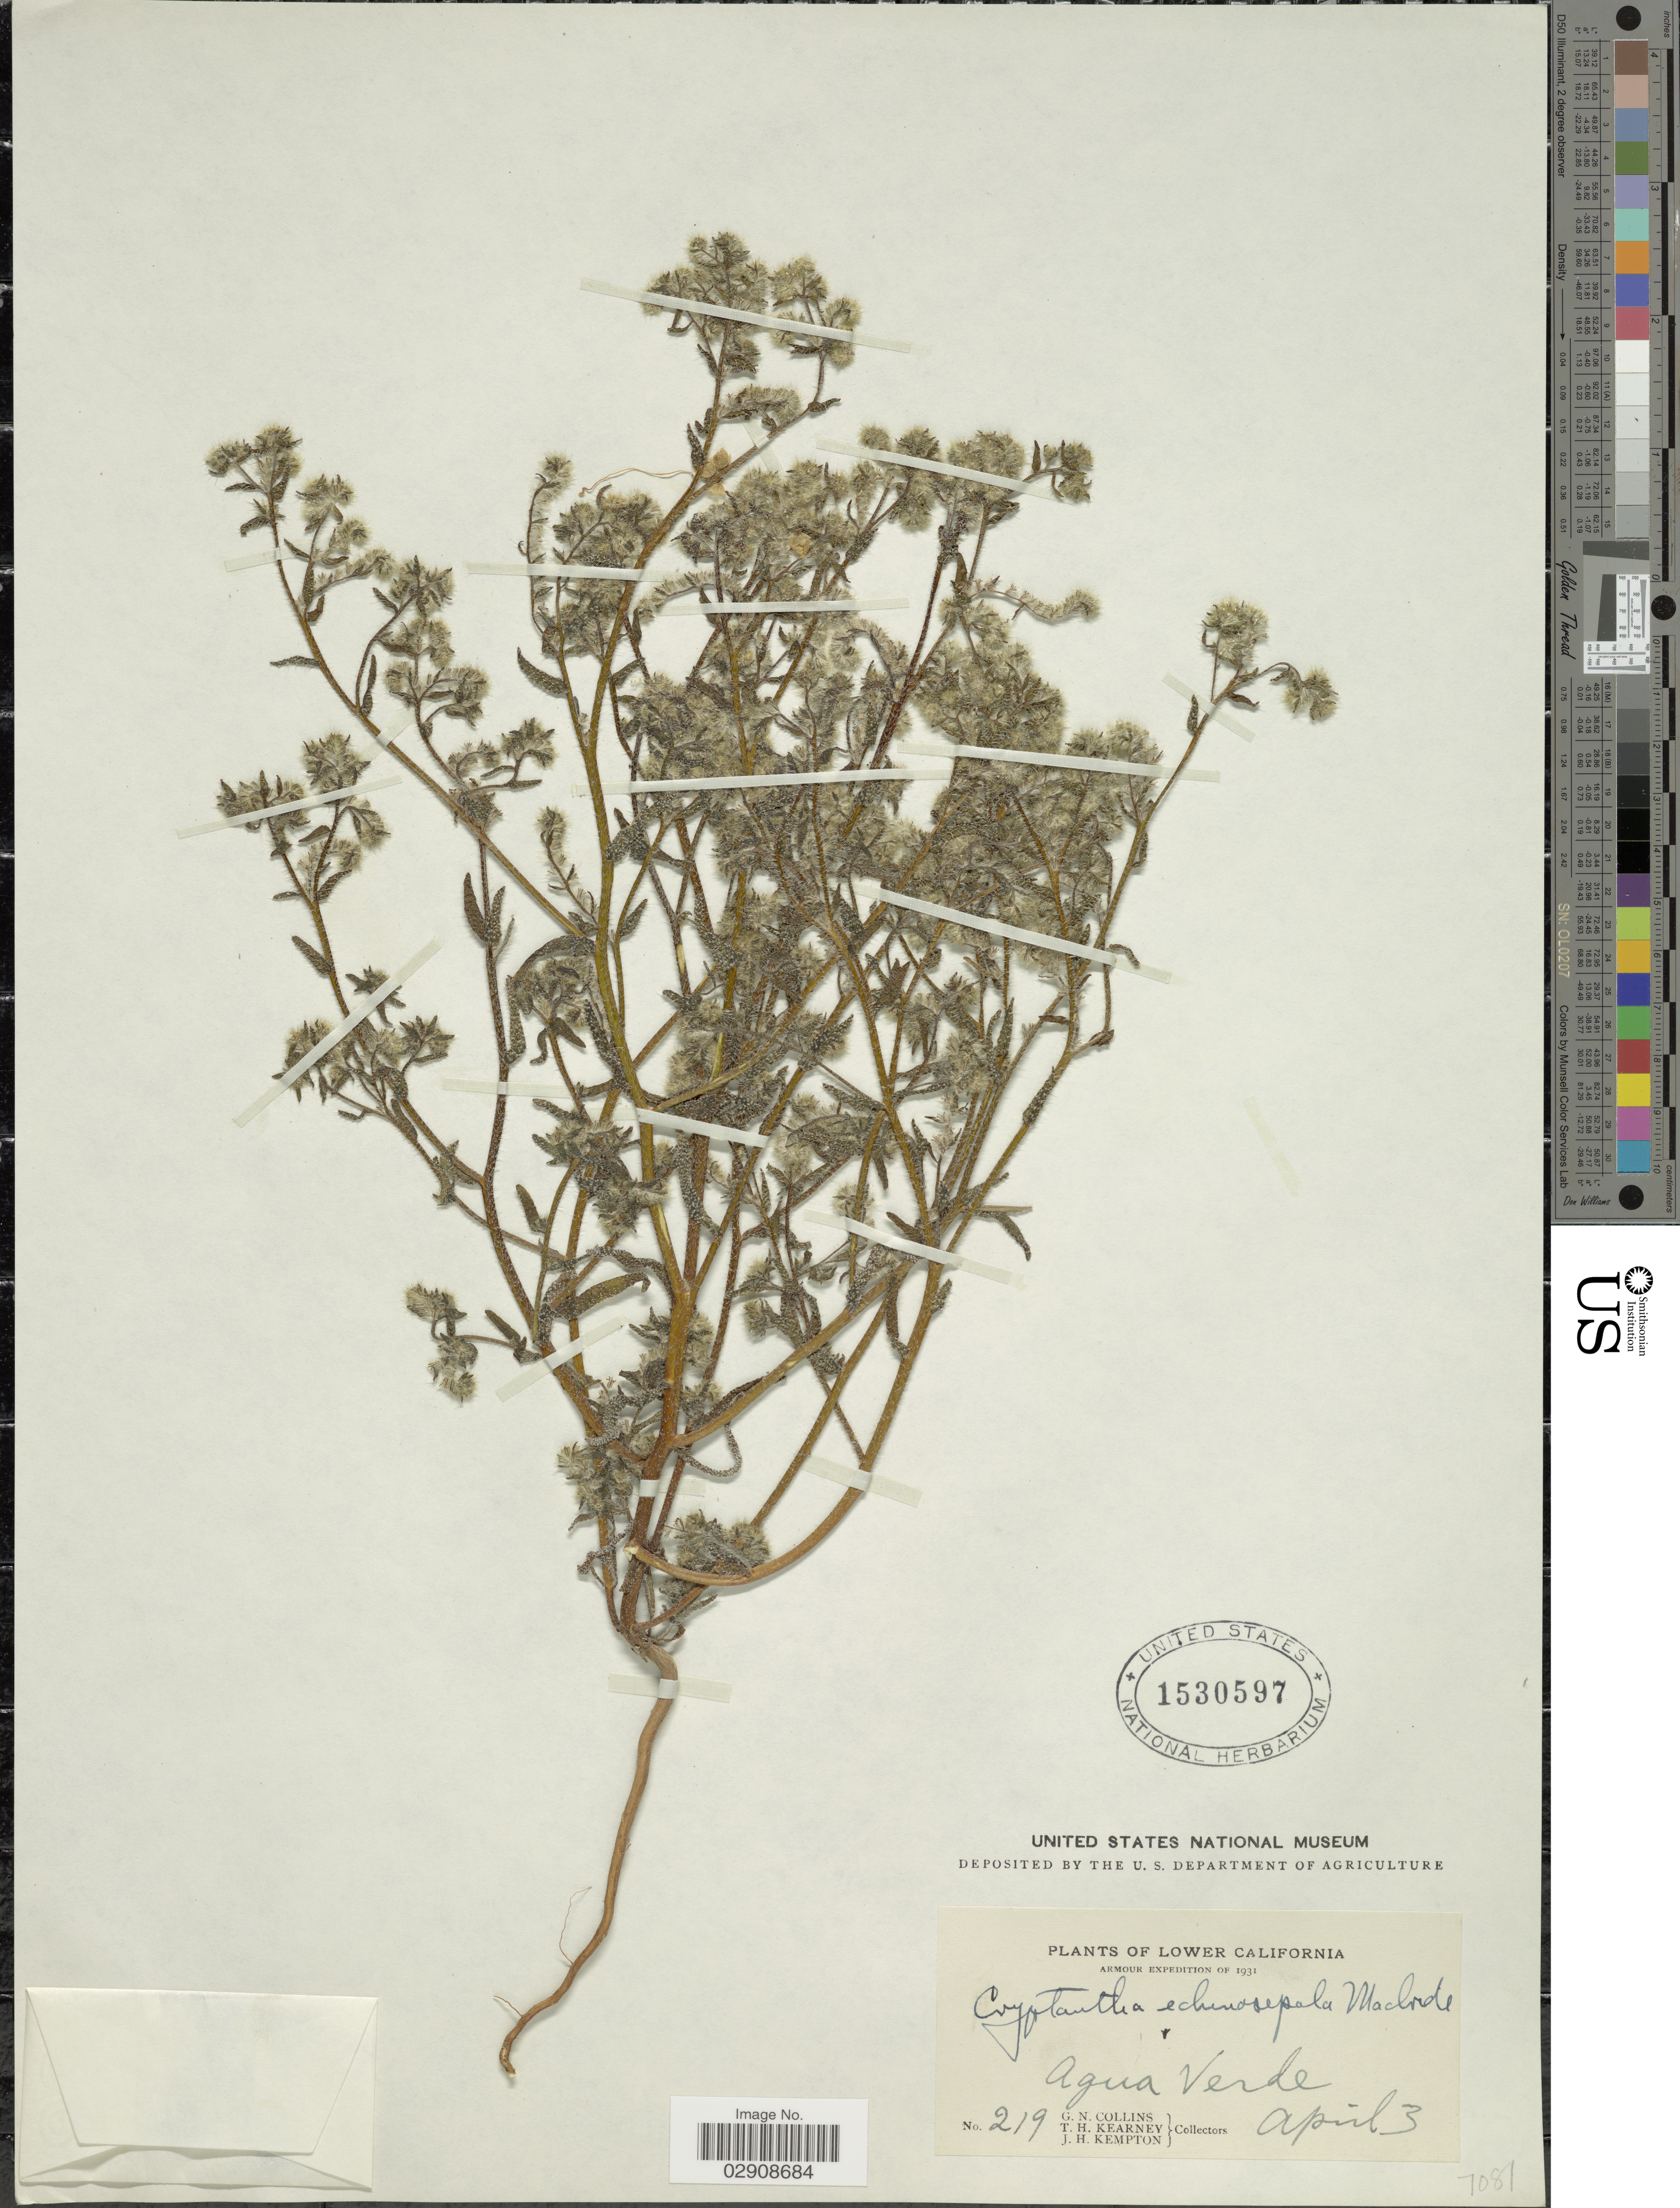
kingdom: Plantae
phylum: Tracheophyta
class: Magnoliopsida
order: Boraginales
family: Boraginaceae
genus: Cryptantha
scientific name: Cryptantha echinosepala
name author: J.F. Macbr.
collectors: G. Collins, T. H. Kearney & J. H. Kempton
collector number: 219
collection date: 1931-04-03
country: Mexico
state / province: Baja California Sur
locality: Lower California, Agua Verde.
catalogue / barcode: US 1530597